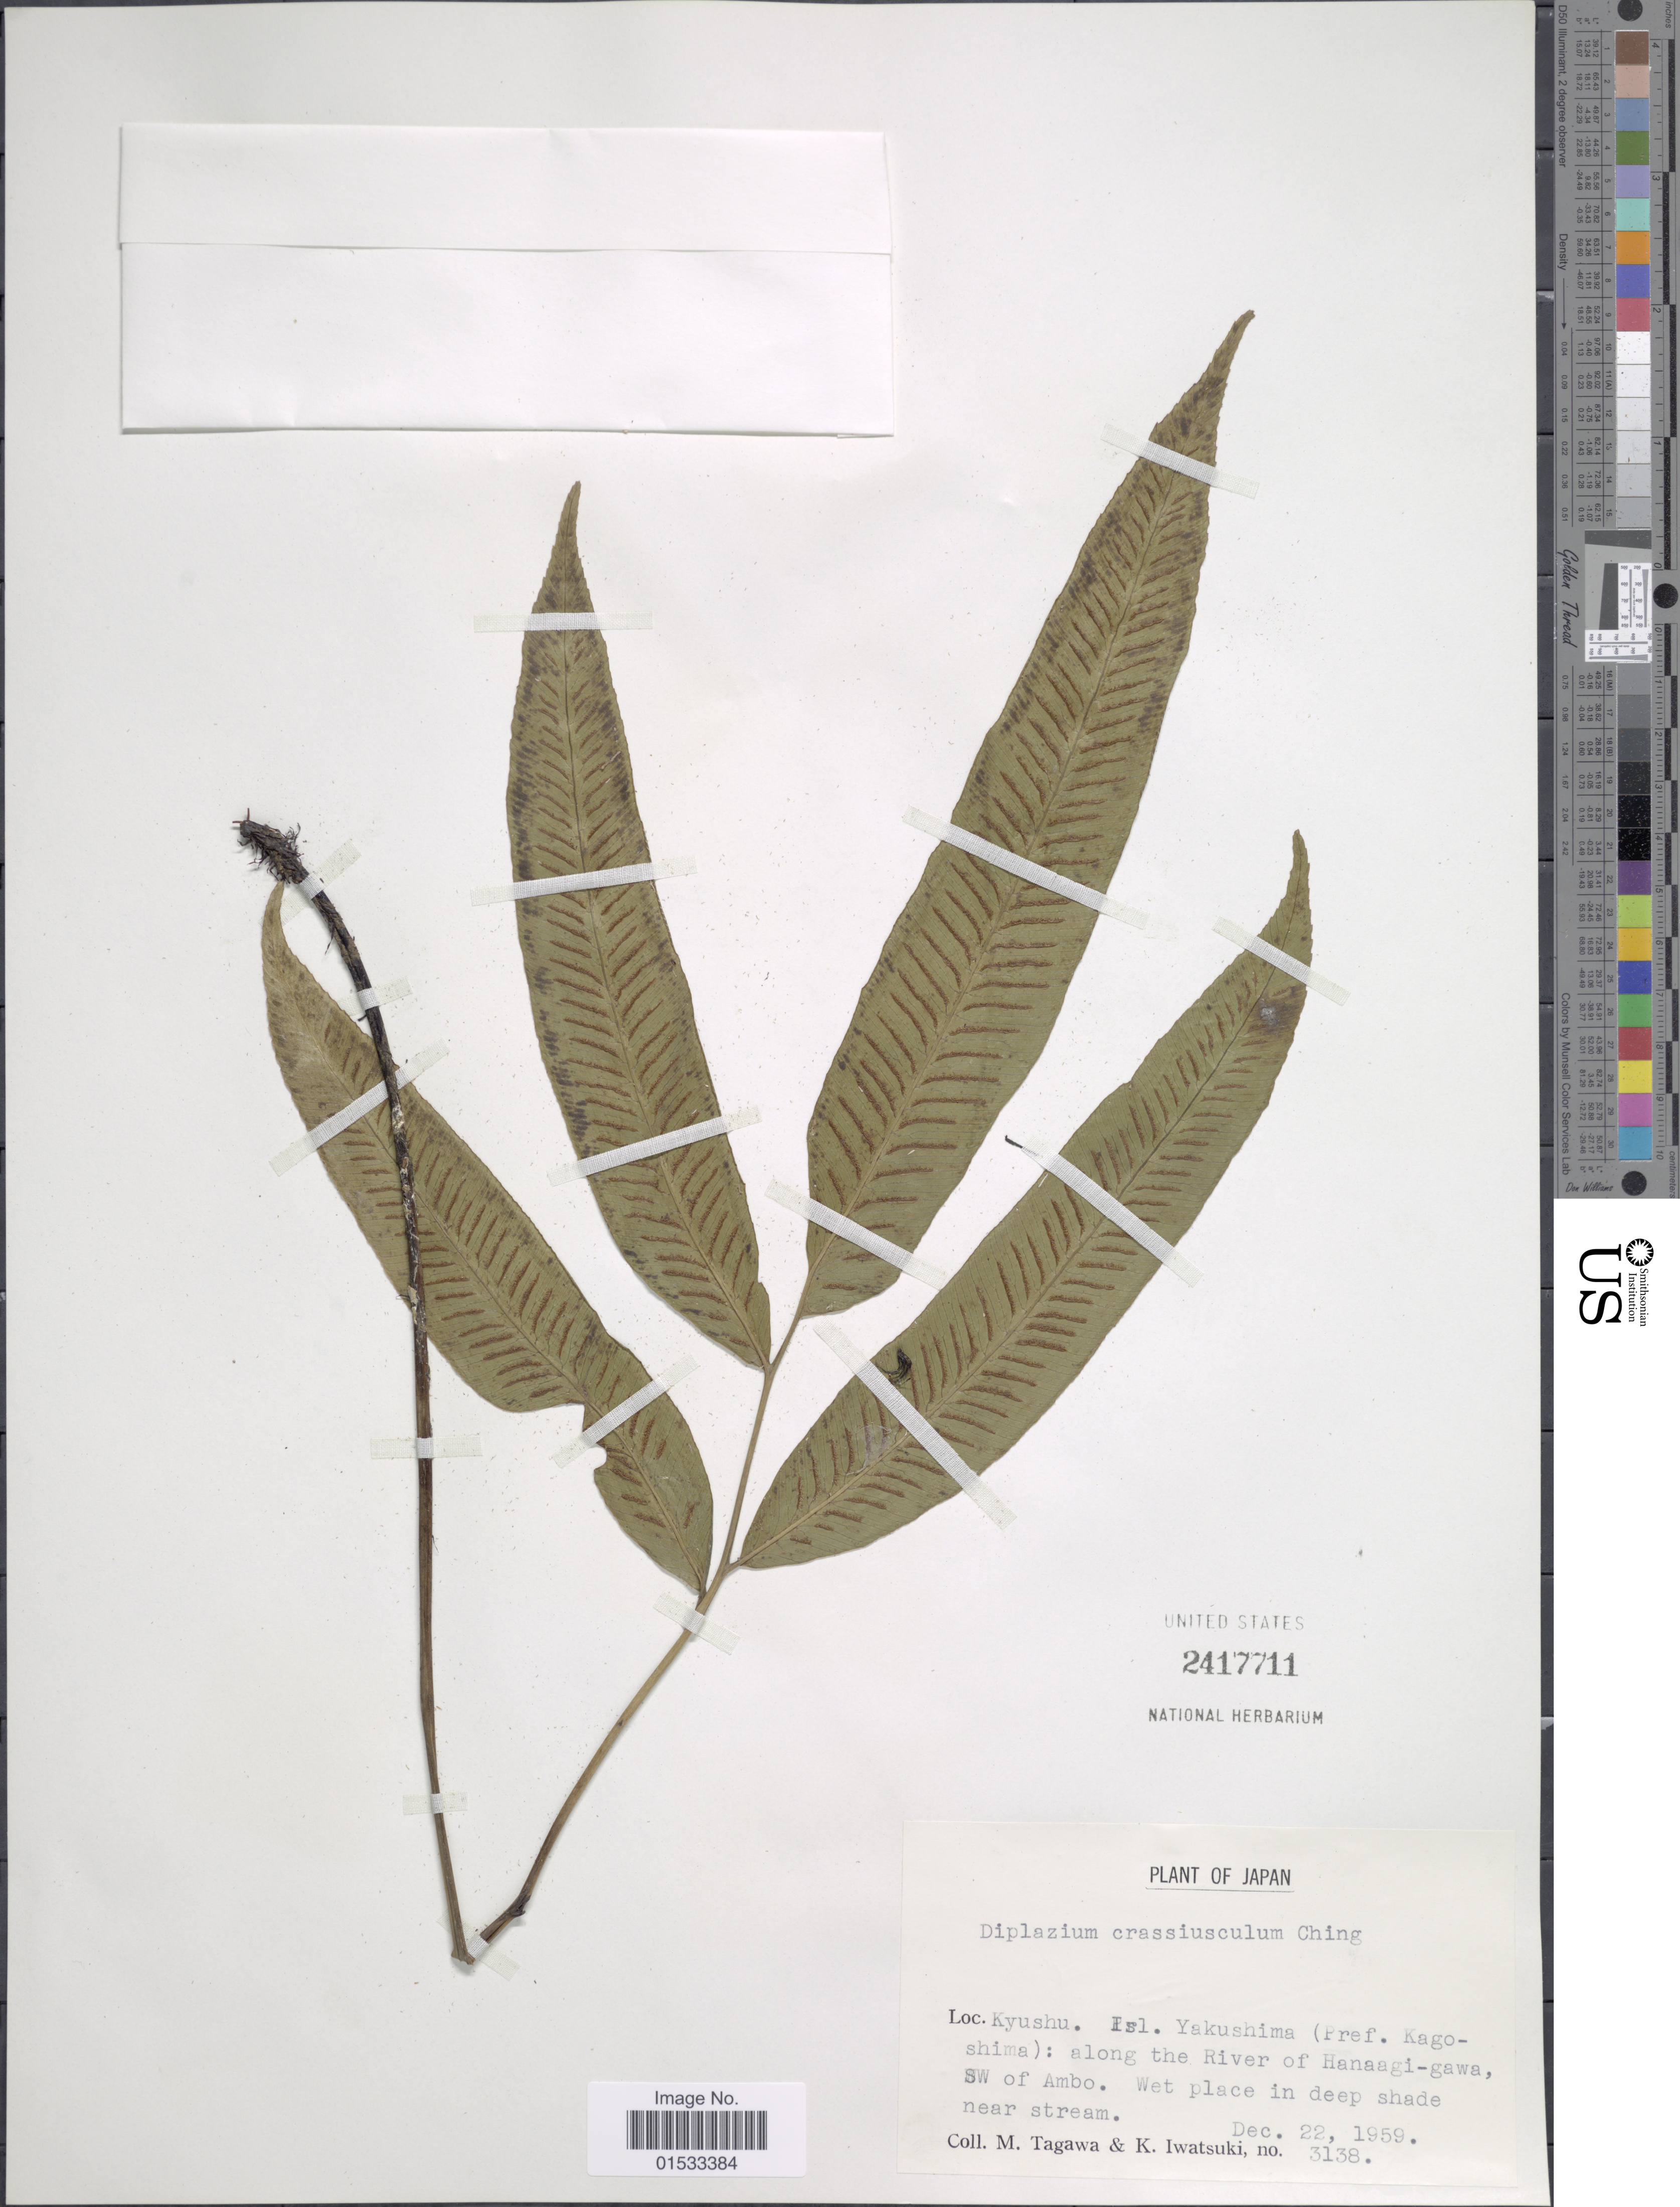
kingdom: Plantae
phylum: Tracheophyta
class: Polypodiopsida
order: Polypodiales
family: Athyriaceae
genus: Diplazium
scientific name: Diplazium crassiusculum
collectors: M. Tagawa & K. Iwatsuki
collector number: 3138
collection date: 1959-12-22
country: Japan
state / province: Kagosima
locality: Kyushum, Isl. Yakushima (Pref. Kagoshima): along the River of Hanaagi- gawa, SW of Ambo.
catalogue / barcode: US 2417711